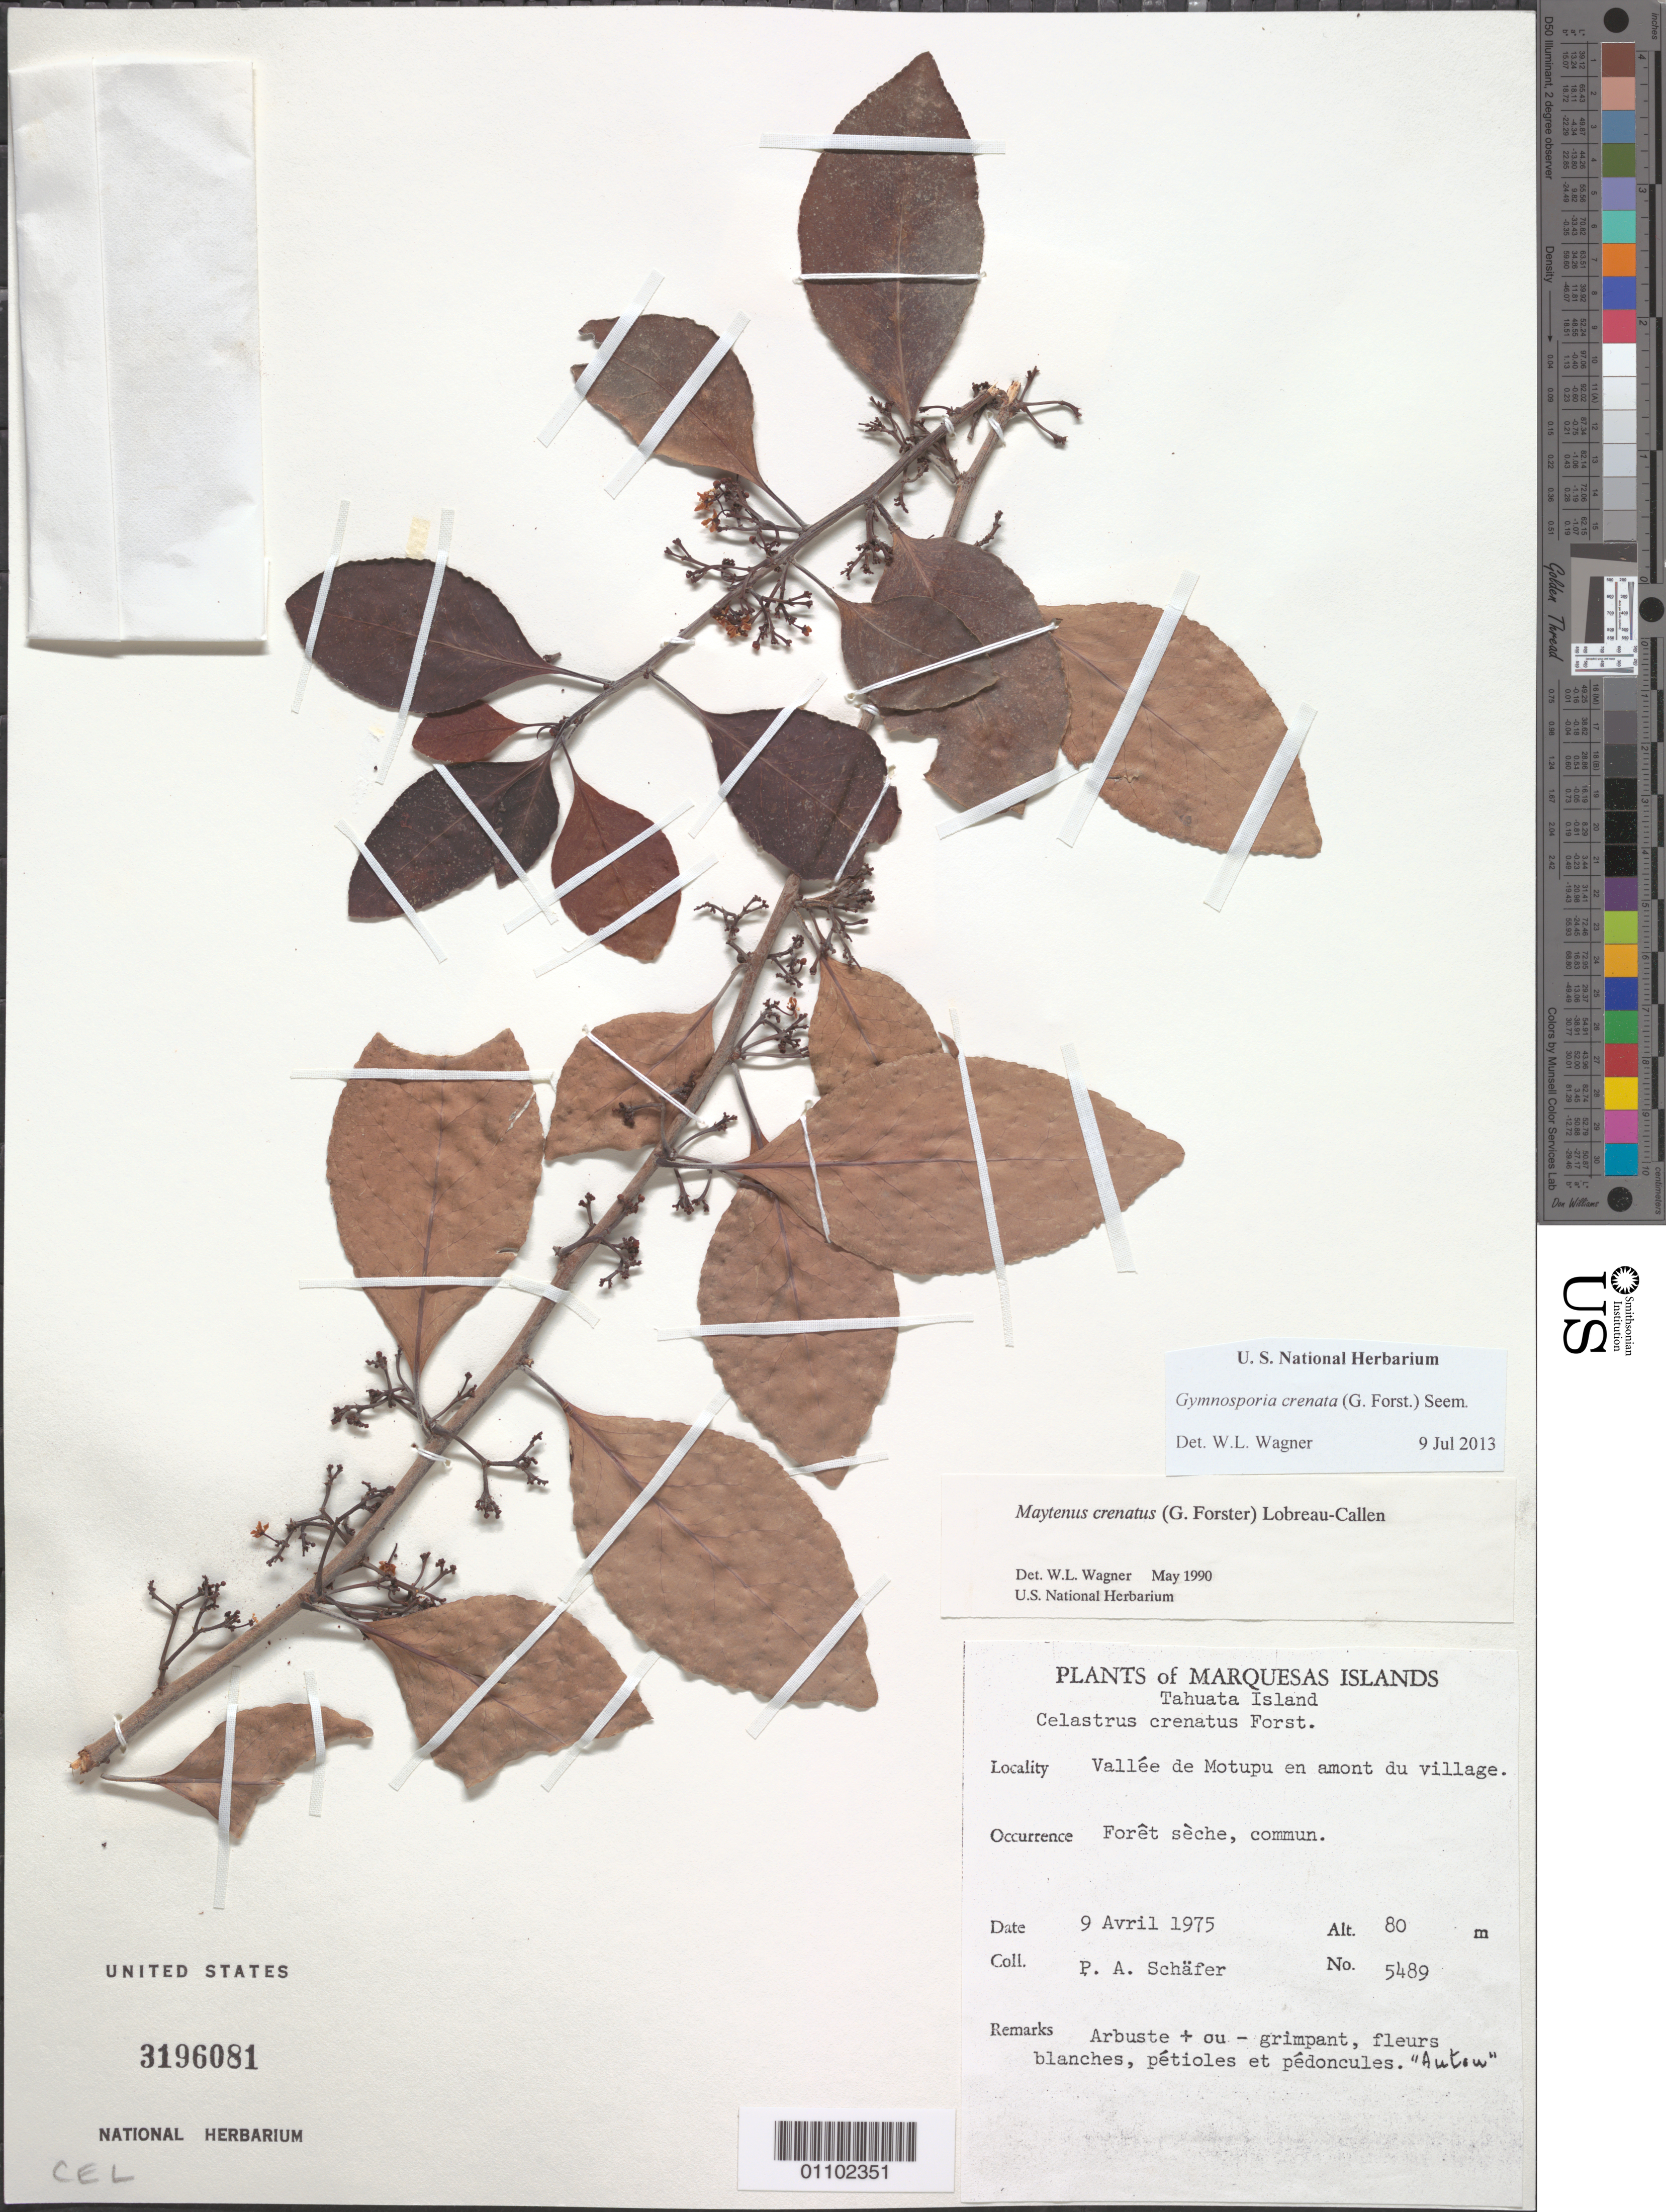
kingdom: Plantae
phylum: Tracheophyta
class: Magnoliopsida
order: Celastrales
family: Celastraceae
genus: Gymnosporia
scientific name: Gymnosporia crenata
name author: (G. Forst.) Seem.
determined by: Wagner, W. L., (BOT), Smithsonian Institution - National Museum of Natural History (UNITED STATES)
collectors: P. A. Schäfer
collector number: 5489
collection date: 1975-04-09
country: French Polynesia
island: Tahuata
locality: Vallée de Motupu en amont du village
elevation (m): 80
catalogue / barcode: US 3196081